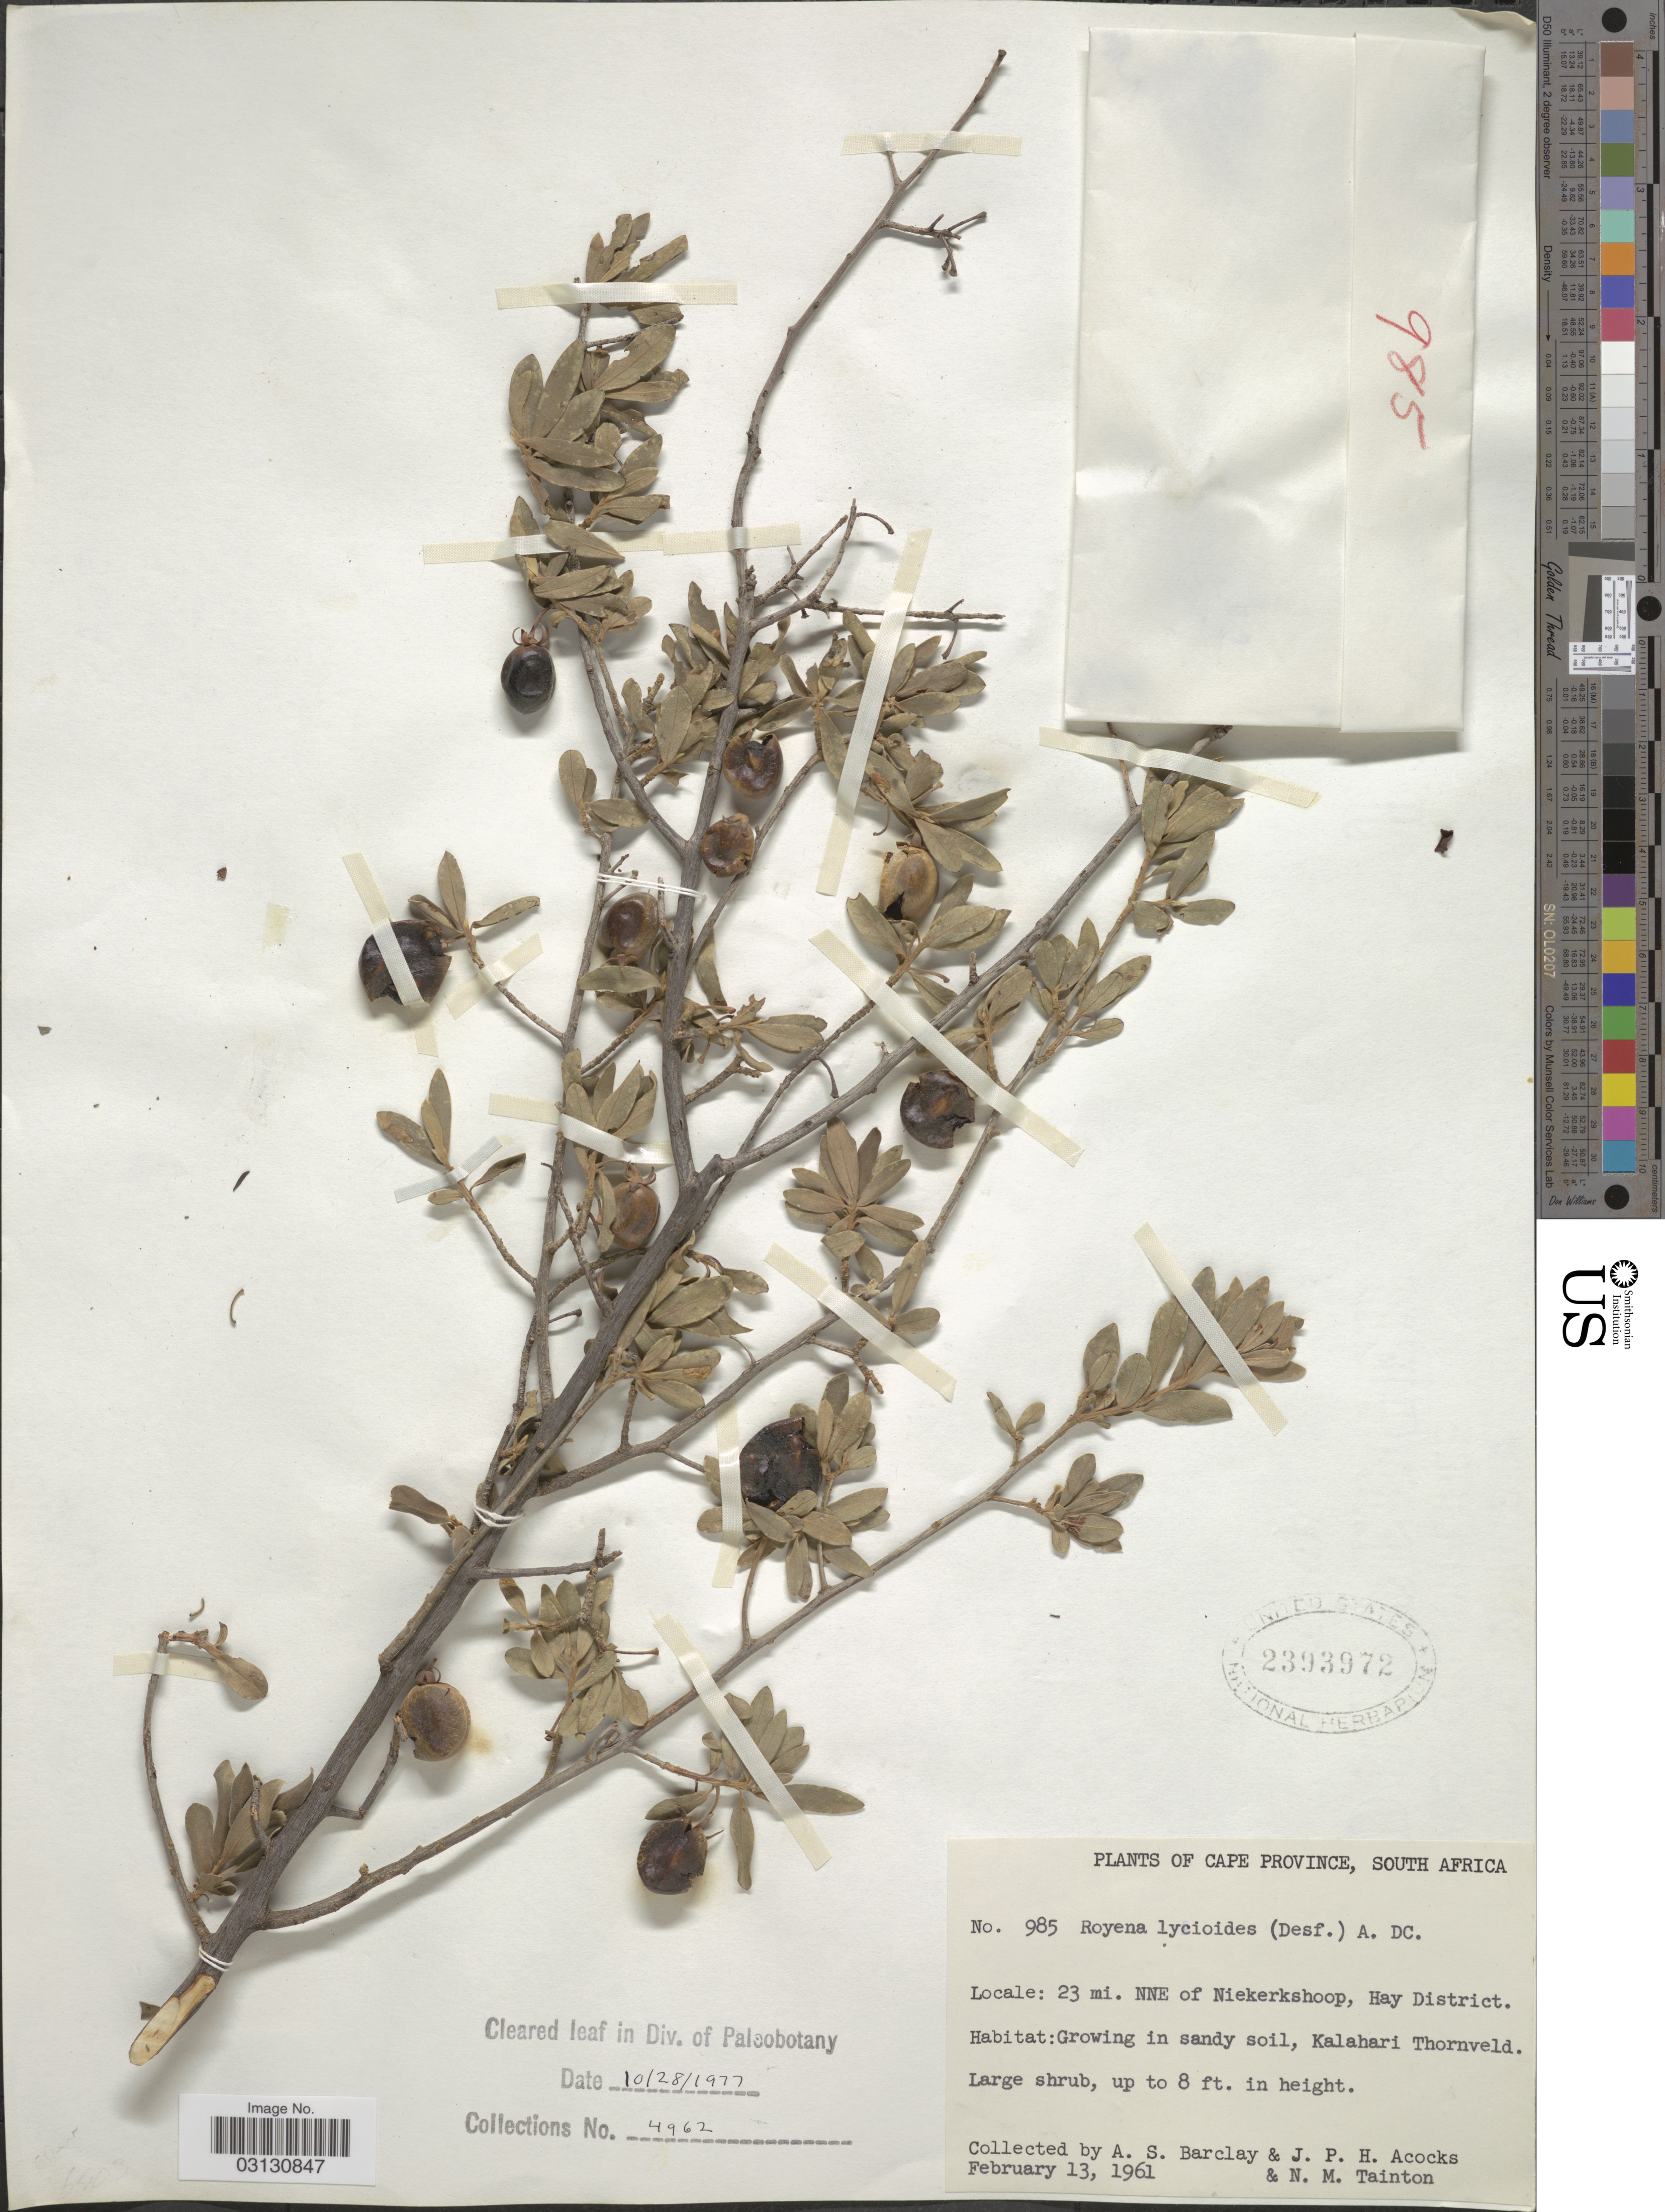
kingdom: Plantae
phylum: Tracheophyta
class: Magnoliopsida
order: Ericales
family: Ebenaceae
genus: Royena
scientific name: Royena lycioides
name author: Desf. ex A. DC.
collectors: A. S. Barclay, J. P. Acocks & N. Tainton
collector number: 985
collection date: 1961-02-13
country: South Africa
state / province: Northern Cape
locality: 23 mi. NNE of Niekerkshoop, Hay District. Growing in sandy soil, Kalahari Thornveld.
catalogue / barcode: US 2393972